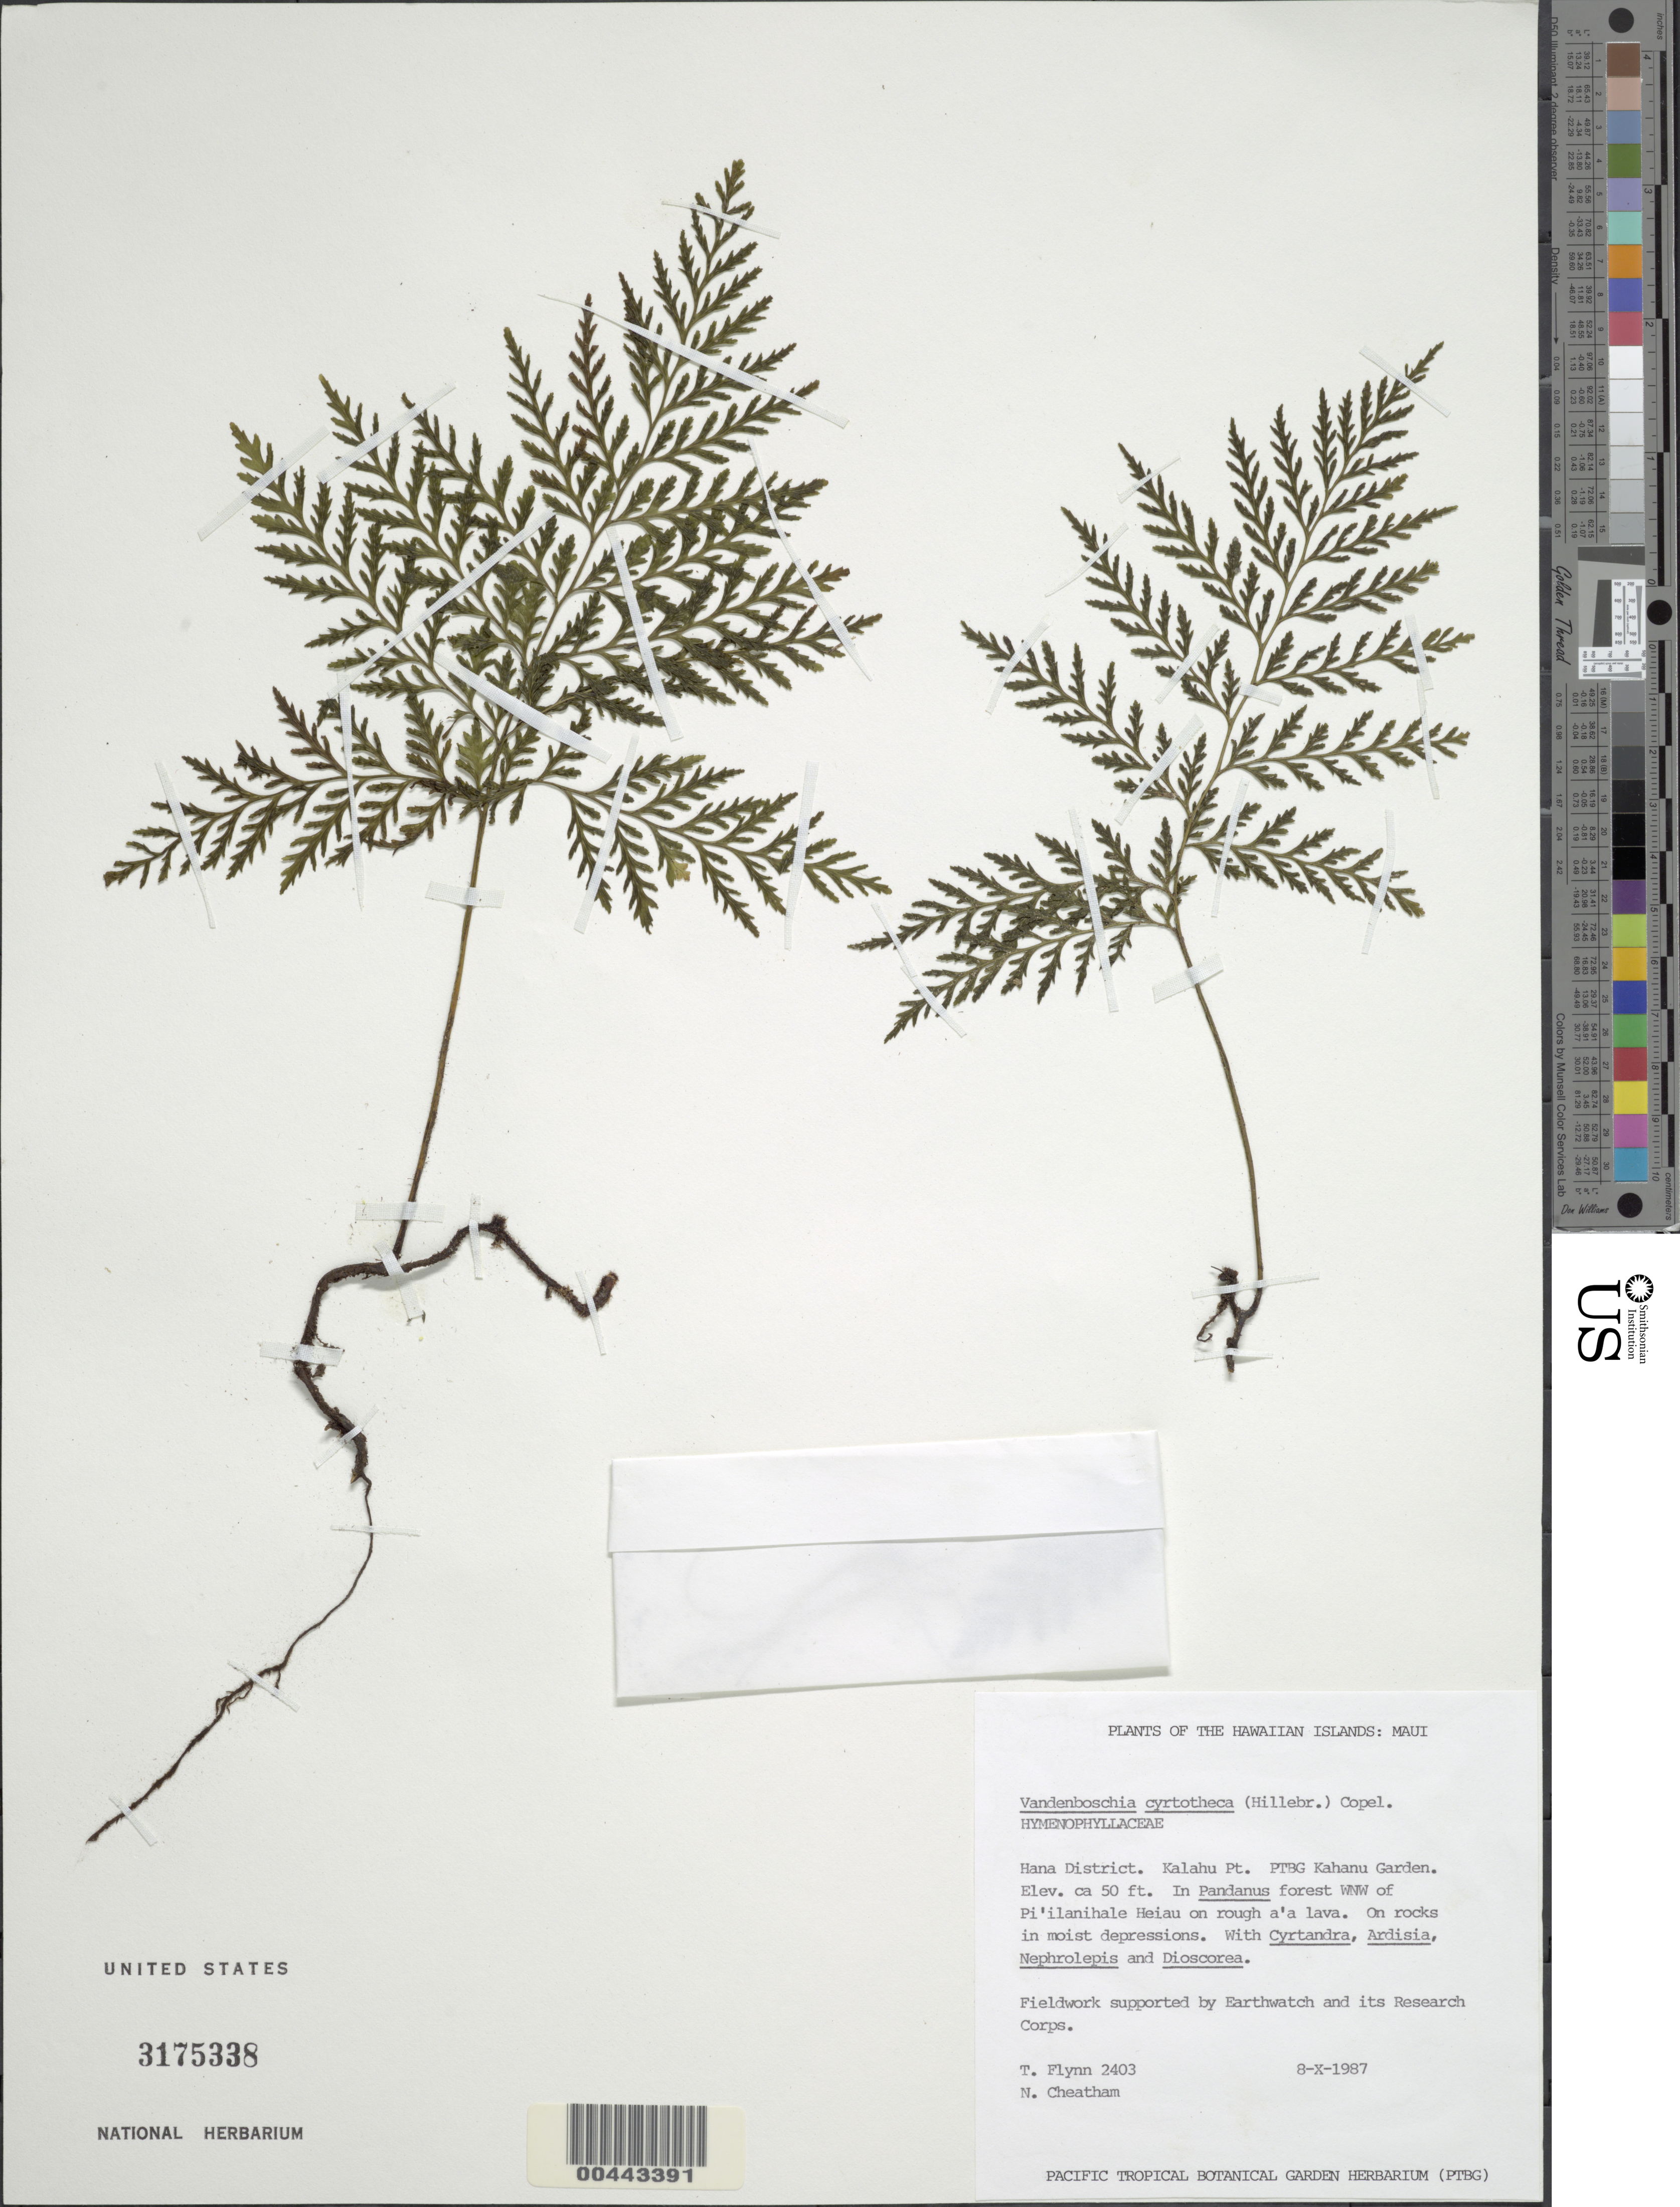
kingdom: Plantae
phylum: Tracheophyta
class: Polypodiopsida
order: Hymenophyllales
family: Hymenophyllaceae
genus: Vandenboschia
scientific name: Vandenboschia cyrtotheca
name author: Copel.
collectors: T. W. Flynn & N. Cheatham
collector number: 2403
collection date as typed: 8 Oct 1987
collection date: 1987-10-08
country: United States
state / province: Hawaii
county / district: Maui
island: Maui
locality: Hana Dist, Kalahu Pt., Pacific Tropical Botanical Garden Kahanu Garden, WNW of Piilanihale Heiau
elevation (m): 15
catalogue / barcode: US 3175338